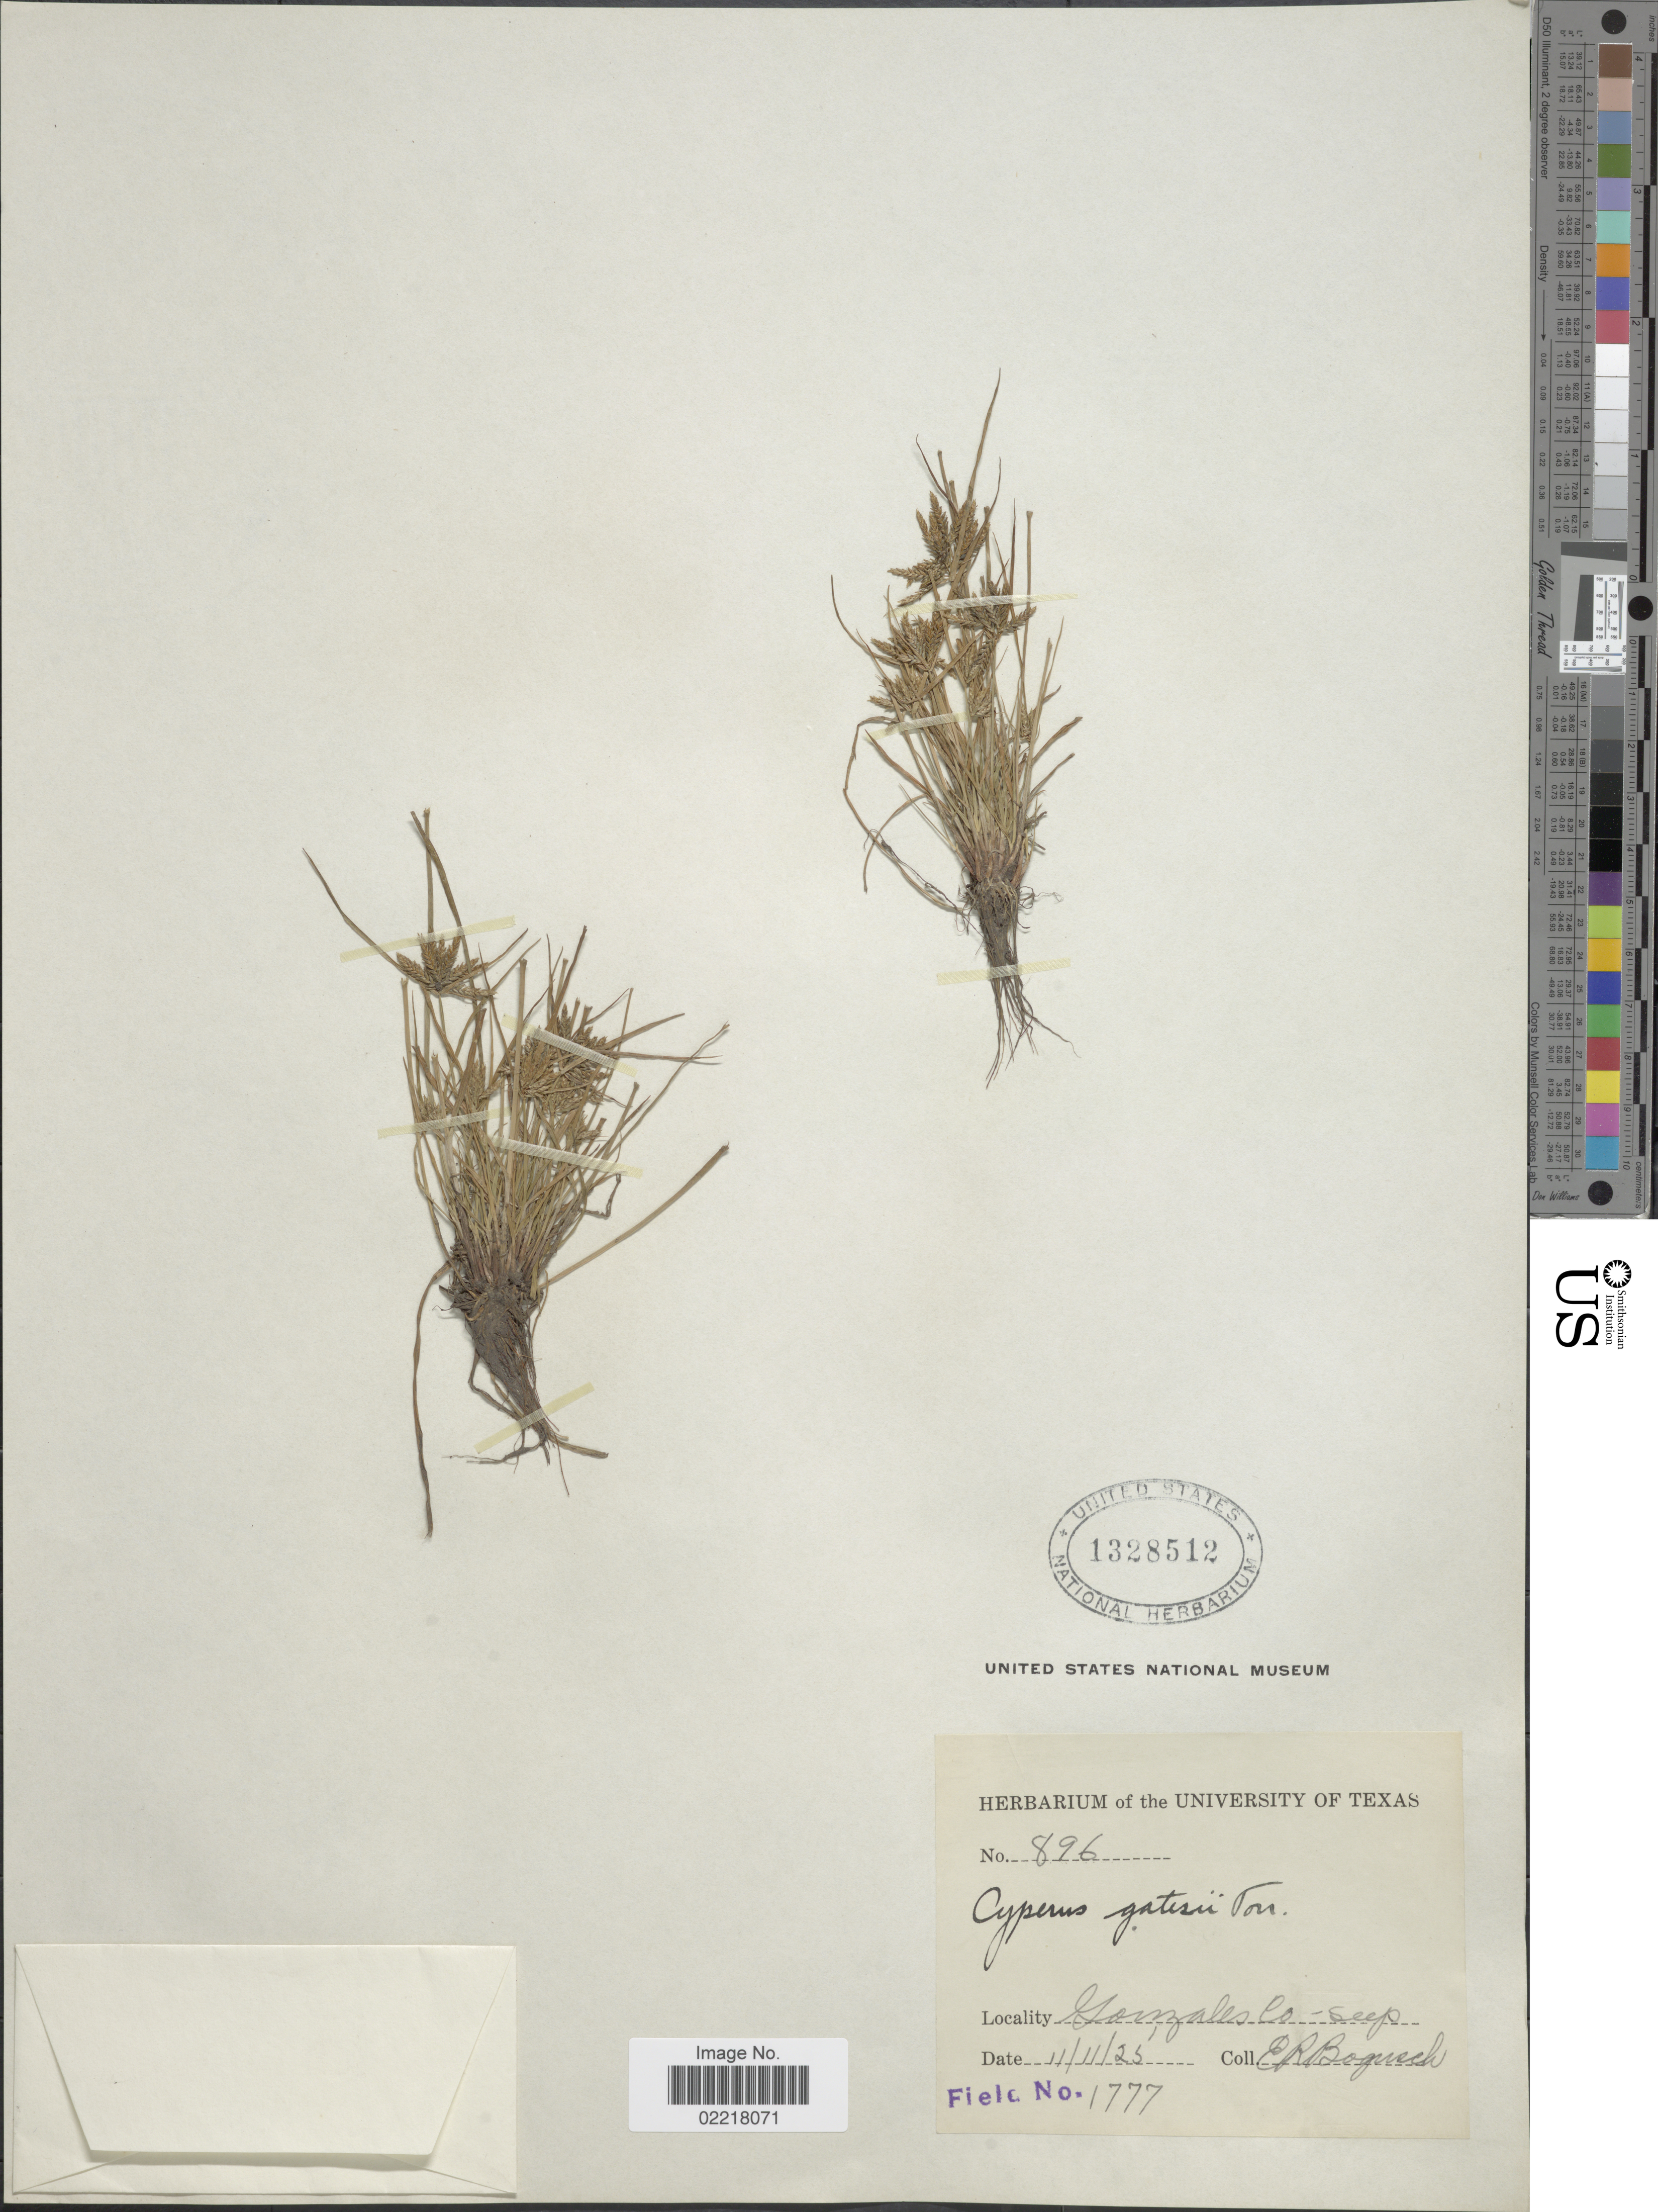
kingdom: Plantae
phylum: Tracheophyta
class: Liliopsida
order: Poales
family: Cyperaceae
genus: Cyperus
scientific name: Cyperus polystachyos var. texensis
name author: (Torr.) Fernald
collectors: E. Boqusch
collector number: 896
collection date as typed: Transcribed d/m/y: 11/11/25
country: United States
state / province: Texas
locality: Gonzales Co.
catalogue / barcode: US 1328512